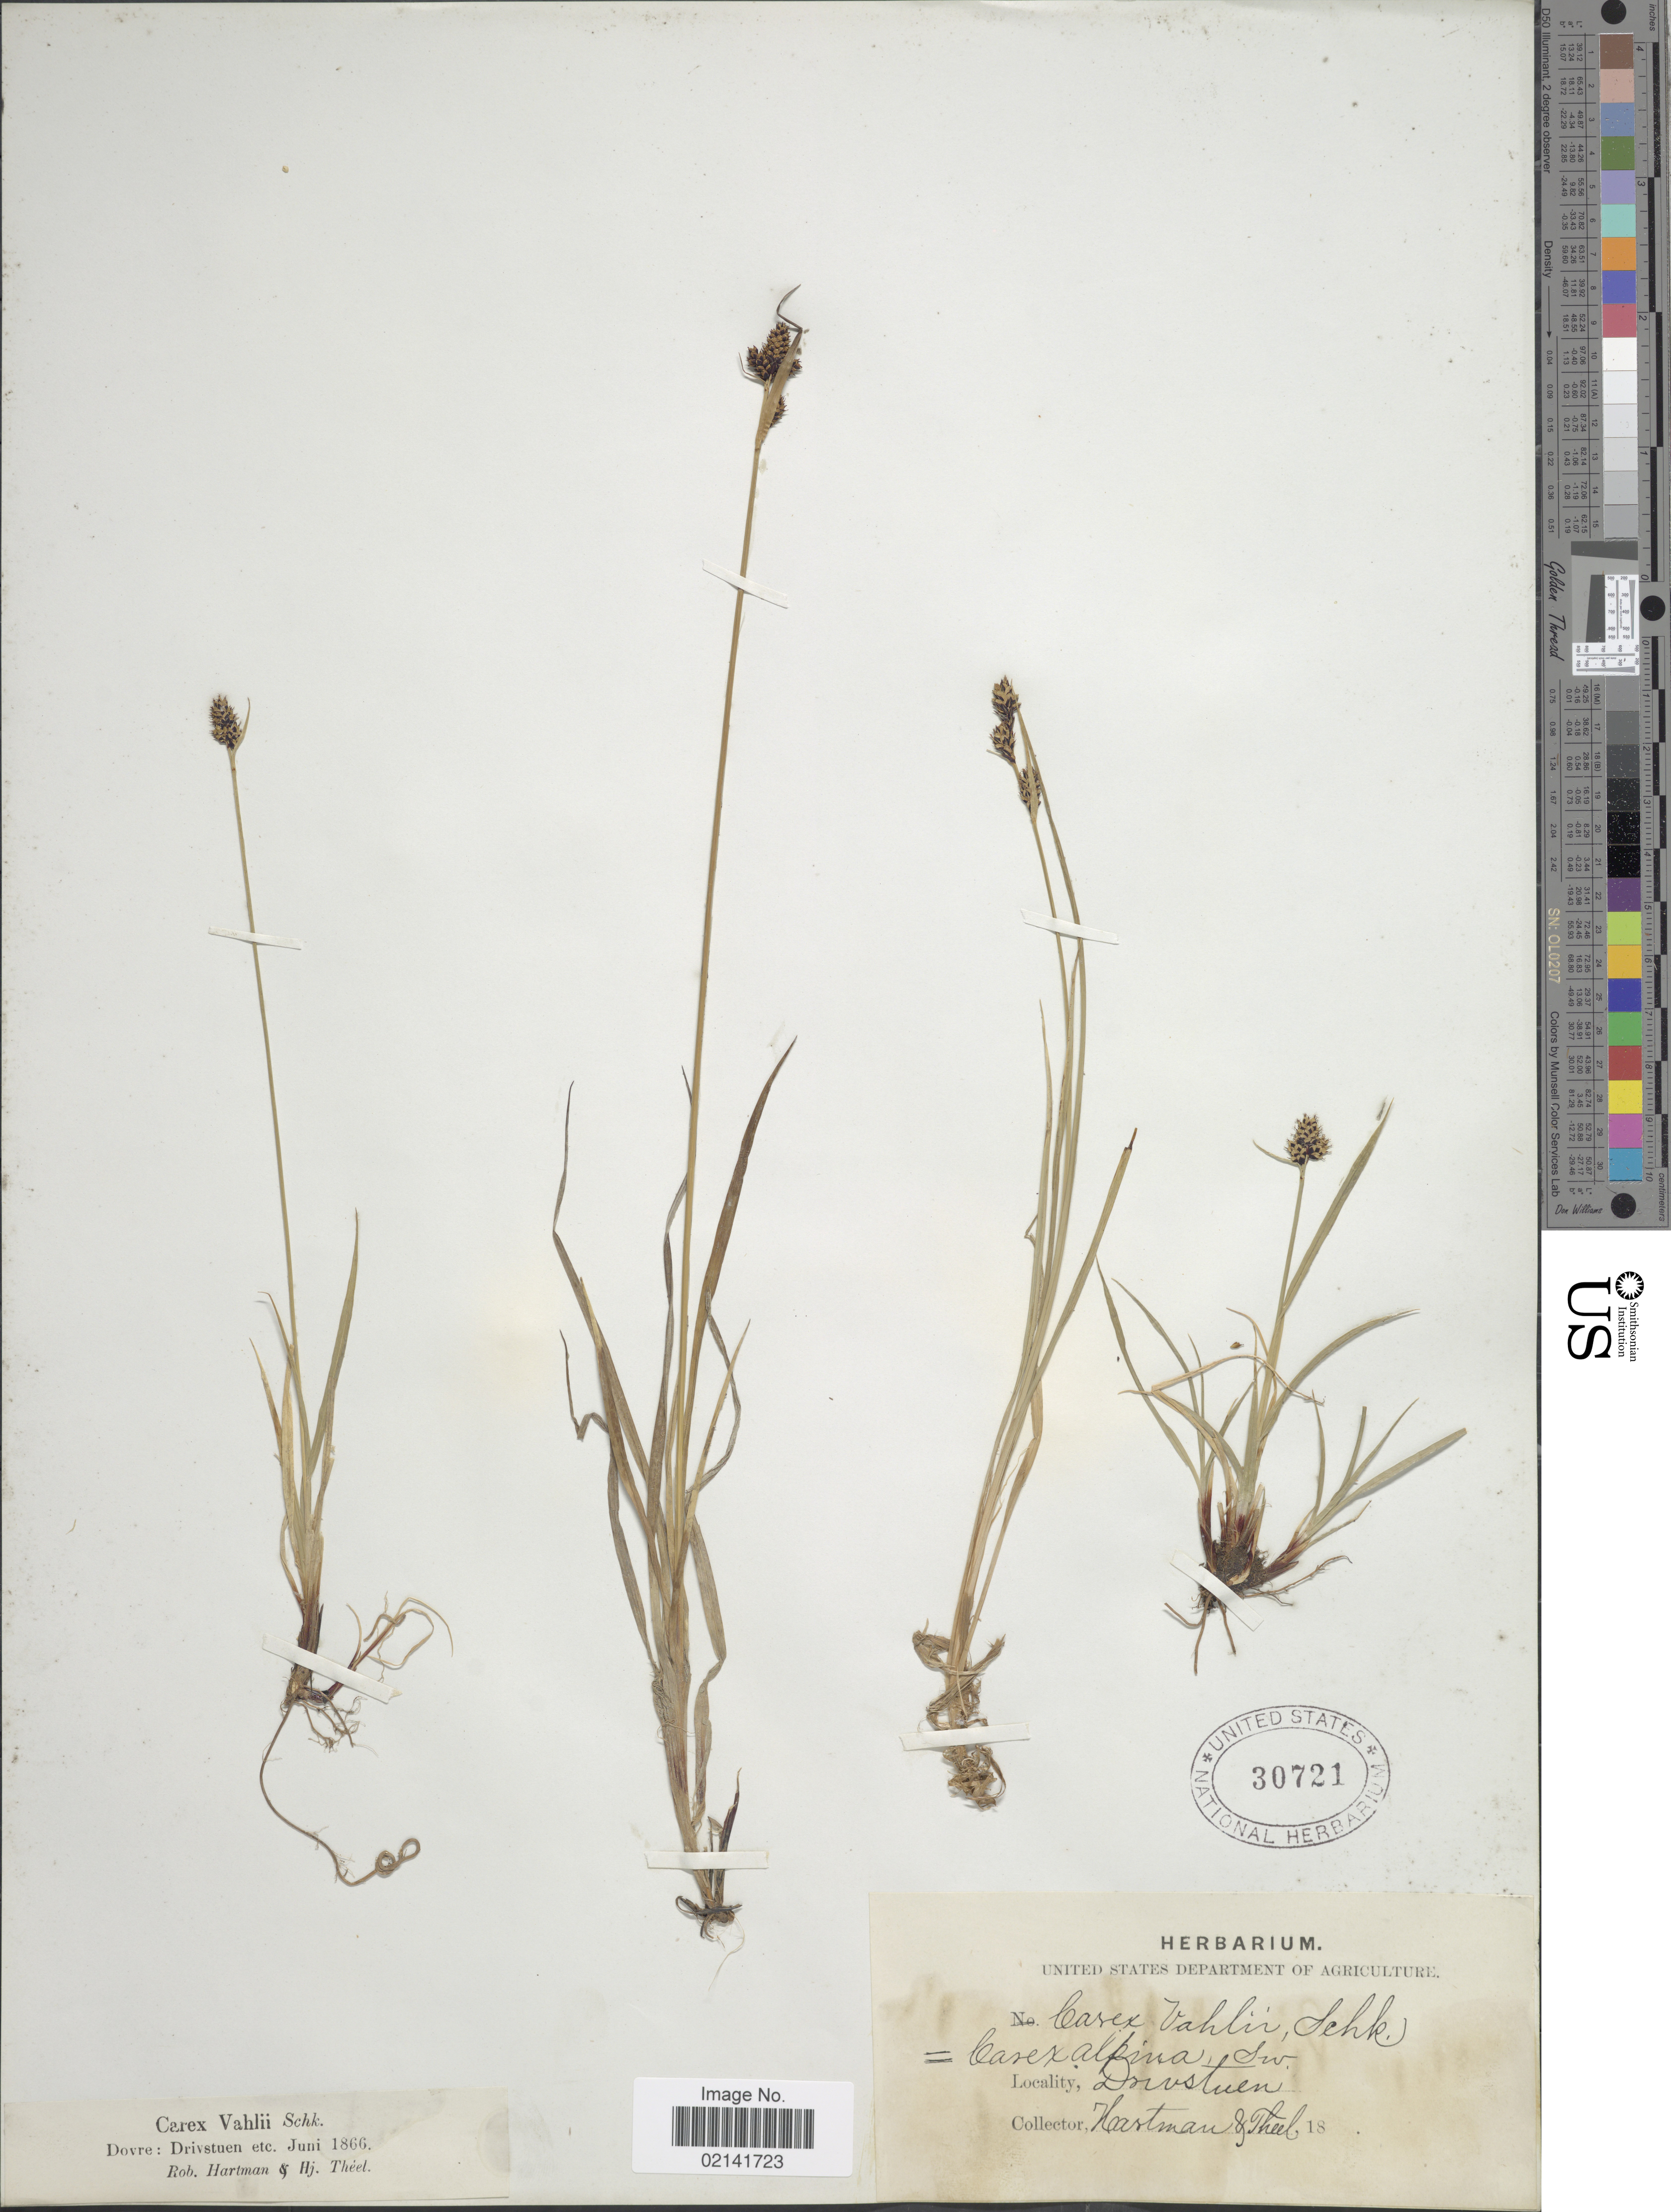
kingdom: Plantae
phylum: Tracheophyta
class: Liliopsida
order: Poales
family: Cyperaceae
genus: Carex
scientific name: Carex norvegica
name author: Retz.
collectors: Hastman & Theel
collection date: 1866-06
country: Norway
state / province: Oppland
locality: Dovre: Drivstuen etc.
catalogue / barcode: US 30721